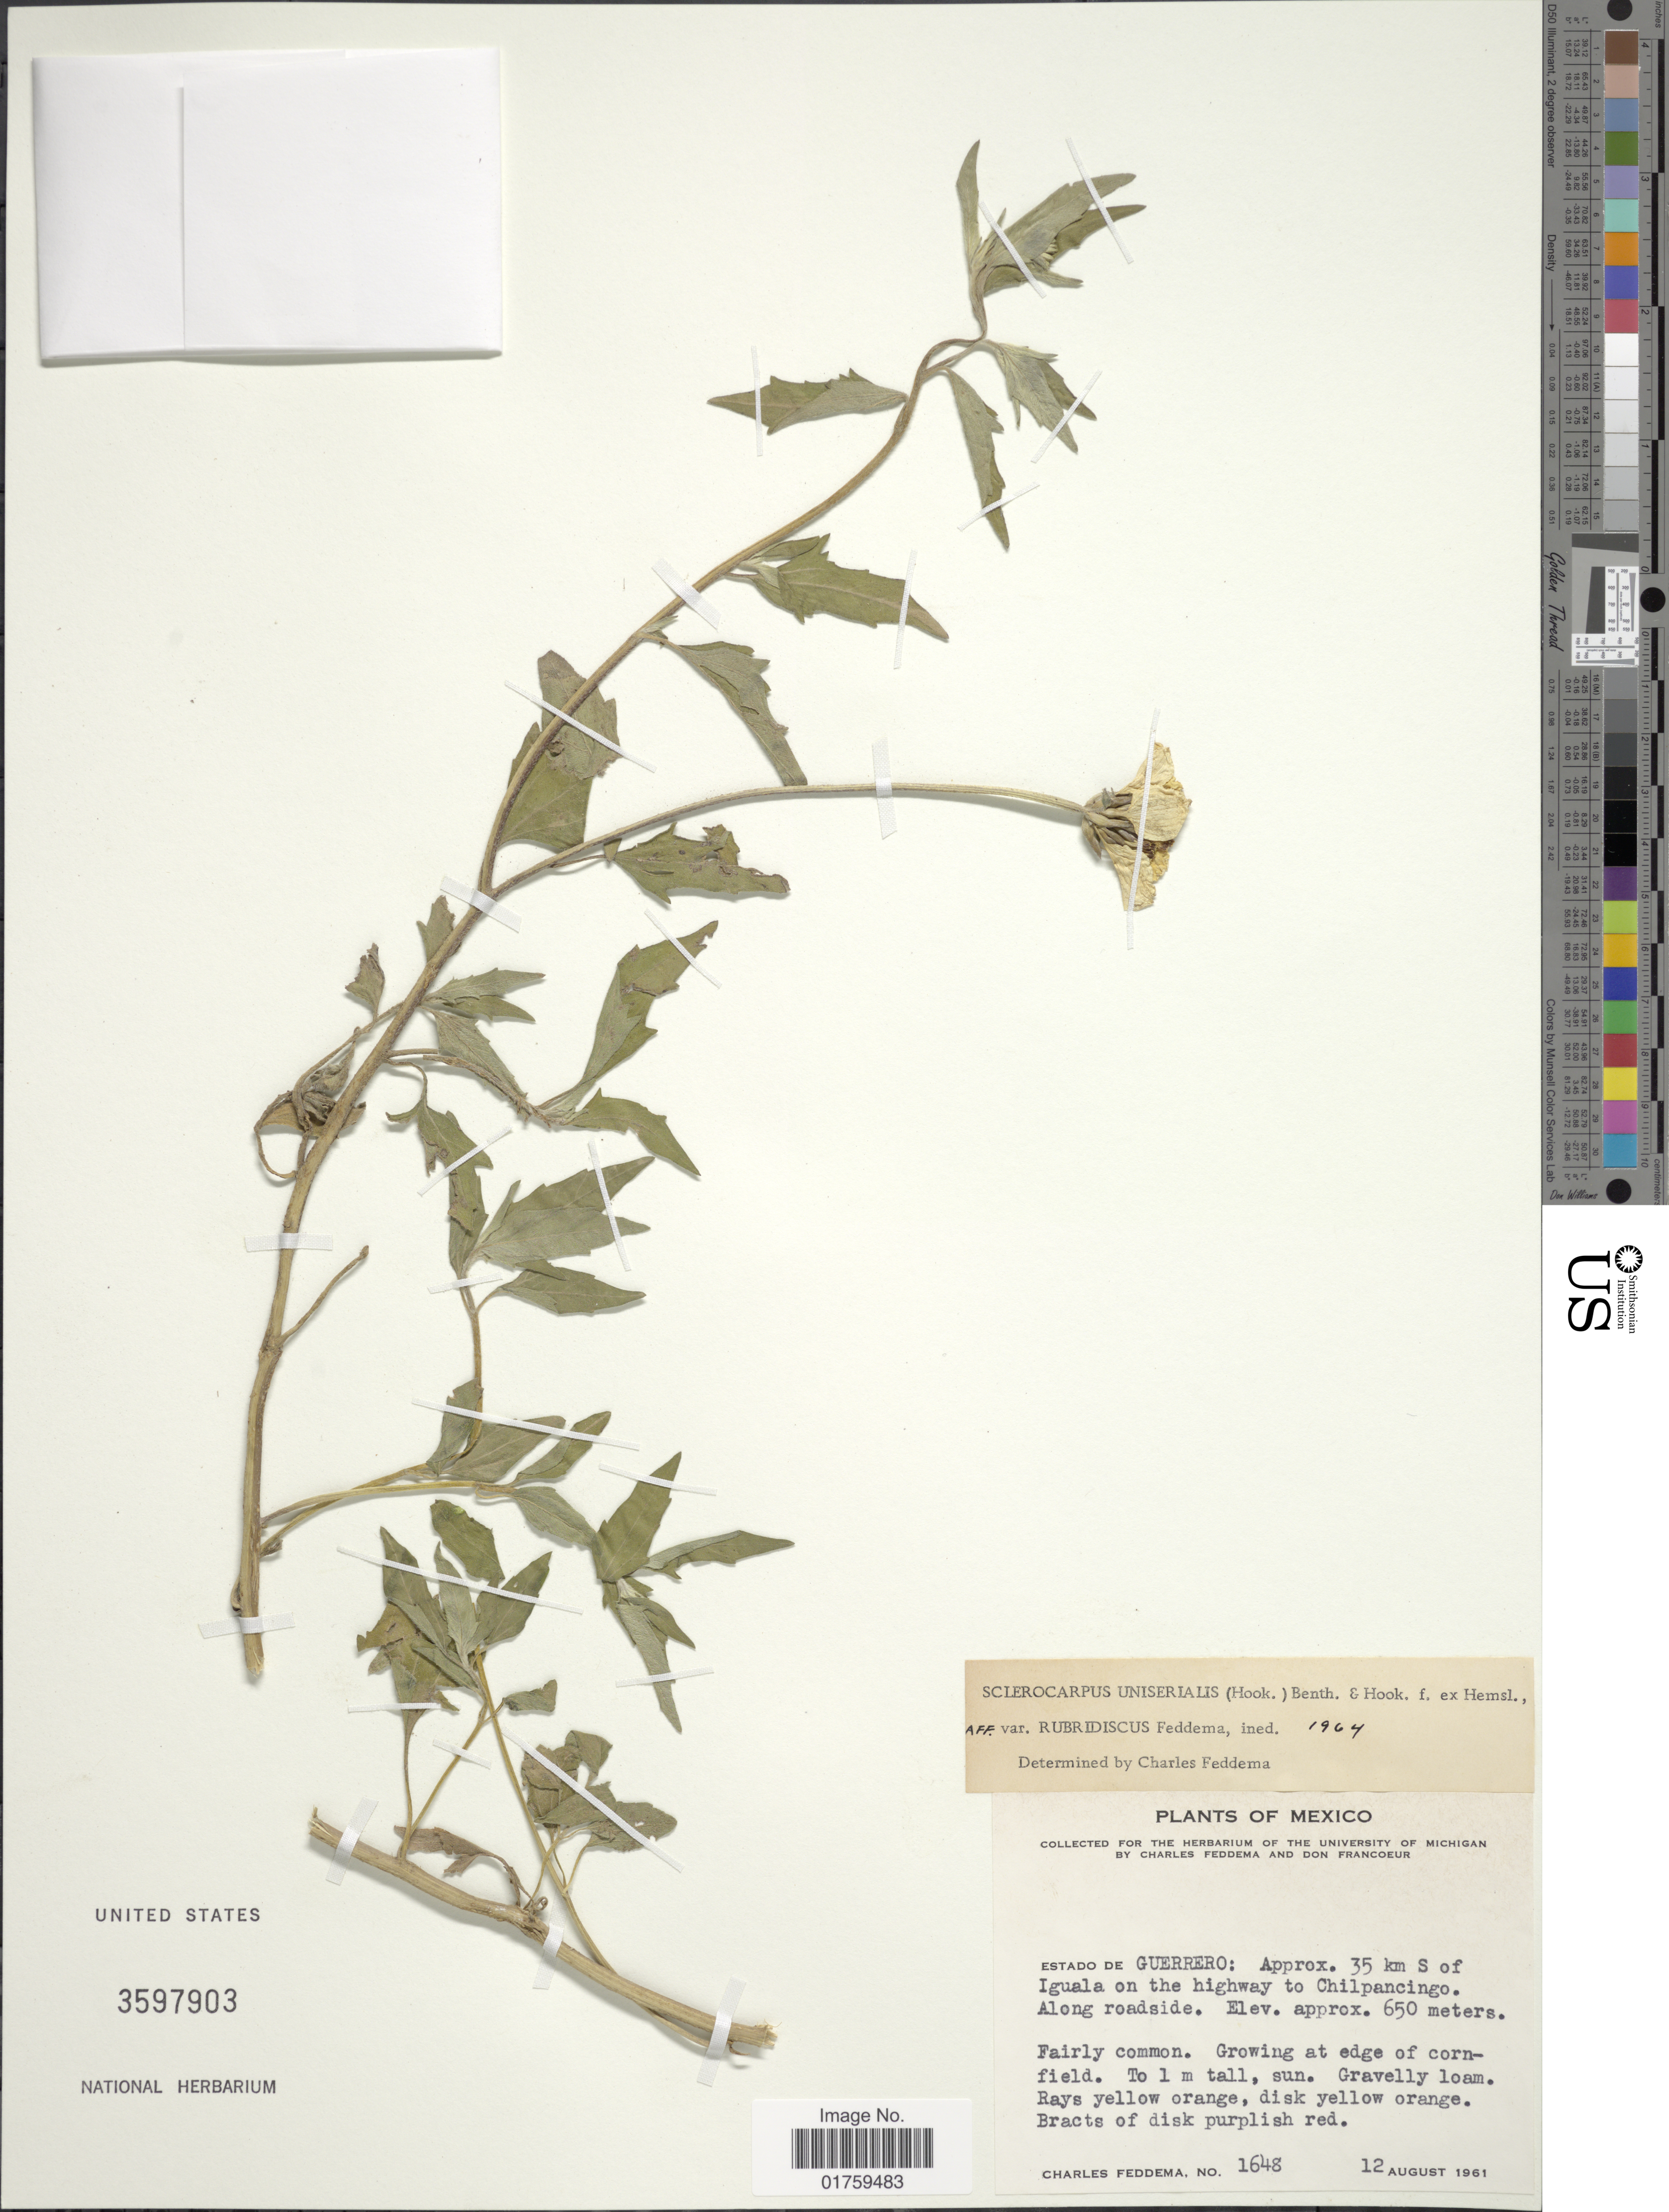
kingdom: Plantae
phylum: Tracheophyta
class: Magnoliopsida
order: Asterales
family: Asteraceae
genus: Sclerocarpus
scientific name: Sclerocarpus uniserialis var. frutescens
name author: (Brandegee) Feddema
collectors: C. Feddema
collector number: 1648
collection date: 1961-08-12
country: Mexico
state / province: Guerrero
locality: Estado de Guerrero: Approx. 35 km S of Iguala on the highway to Chilpancingo. Along roadside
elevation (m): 650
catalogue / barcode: US 3597903